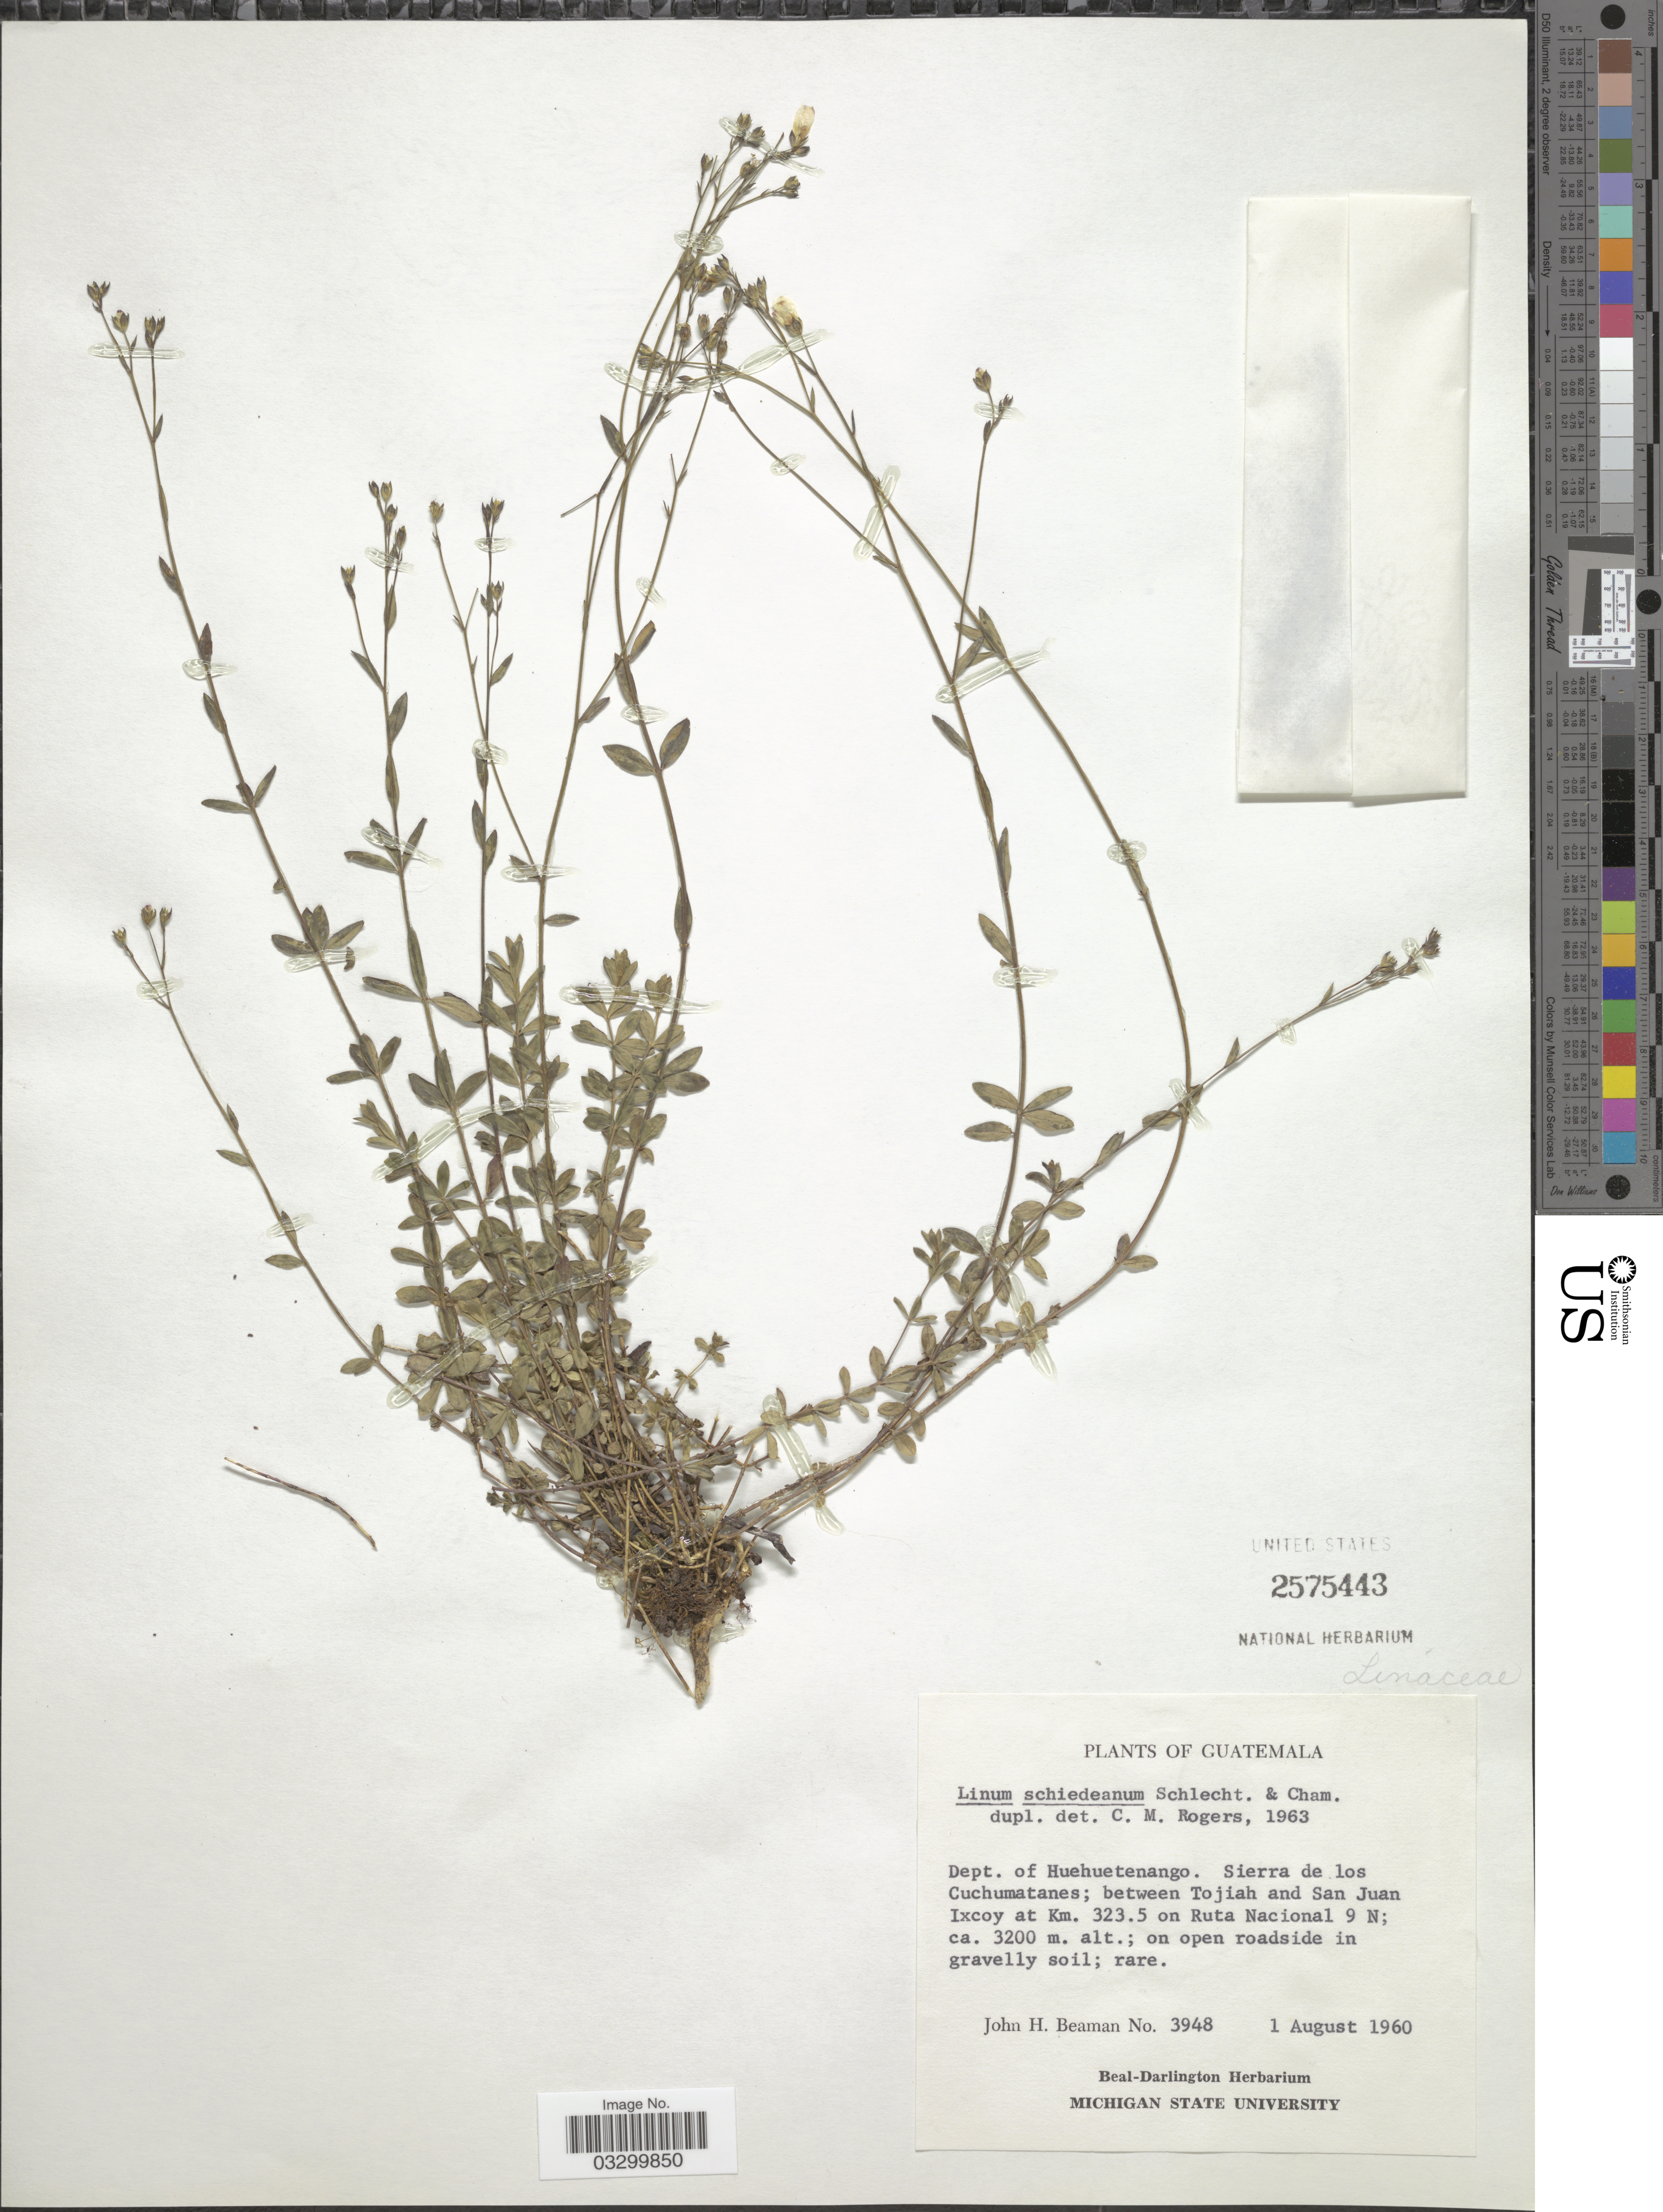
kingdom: Plantae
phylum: Tracheophyta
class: Magnoliopsida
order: Malpighiales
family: Linaceae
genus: Linum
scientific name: Linum schiedeanum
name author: Schltdl. & Cham.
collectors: J. H. Beaman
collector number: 3948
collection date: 1960-08-01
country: Guatemala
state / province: Huehuetenango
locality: Dept. of Huehuetenango. Sierra de los Cuchamtanes; between Tojiah and San Juan Ixcoy at Km. 323.5 on Ruta Nacional 9 N.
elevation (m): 3200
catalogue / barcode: US 2575443